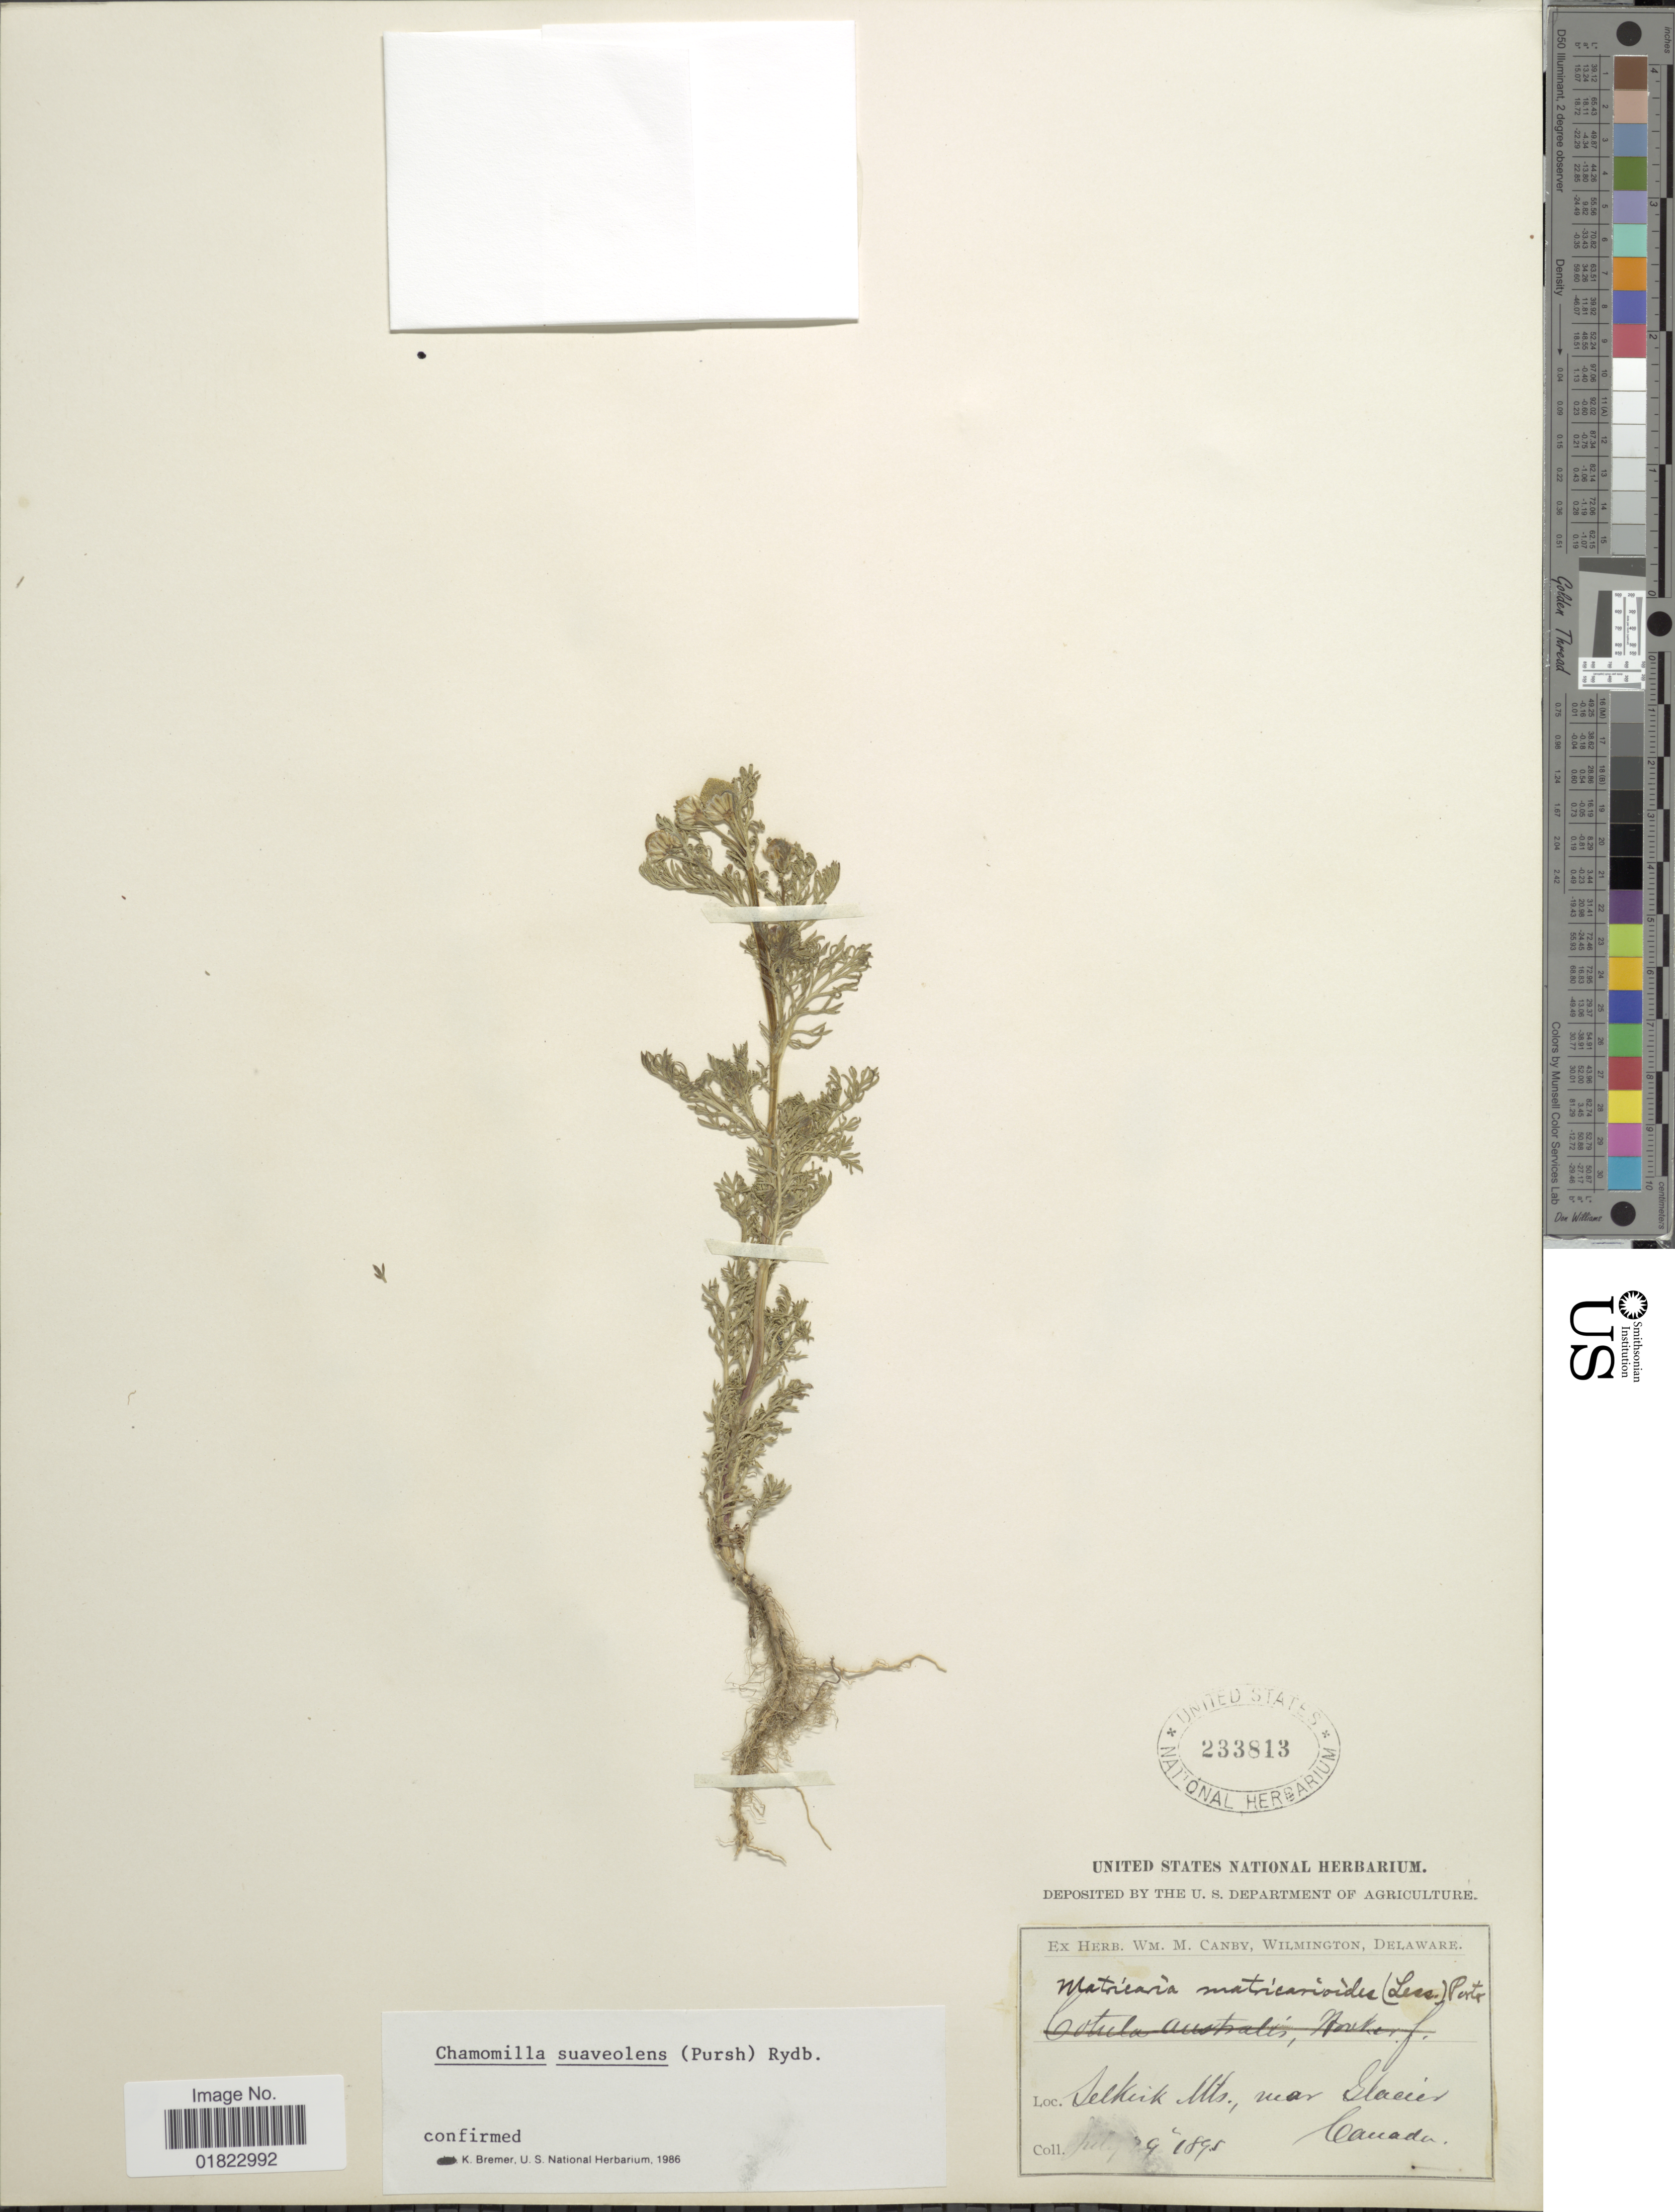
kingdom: Plantae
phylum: Tracheophyta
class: Magnoliopsida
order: Asterales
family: Asteraceae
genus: Matricaria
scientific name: Matricaria matricarioides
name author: (Less.) Porter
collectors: ex herb. W.M. Canby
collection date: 1895-07-29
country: Canada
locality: Selkirk Mts. near Glacier, Canada.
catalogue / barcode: US 233813